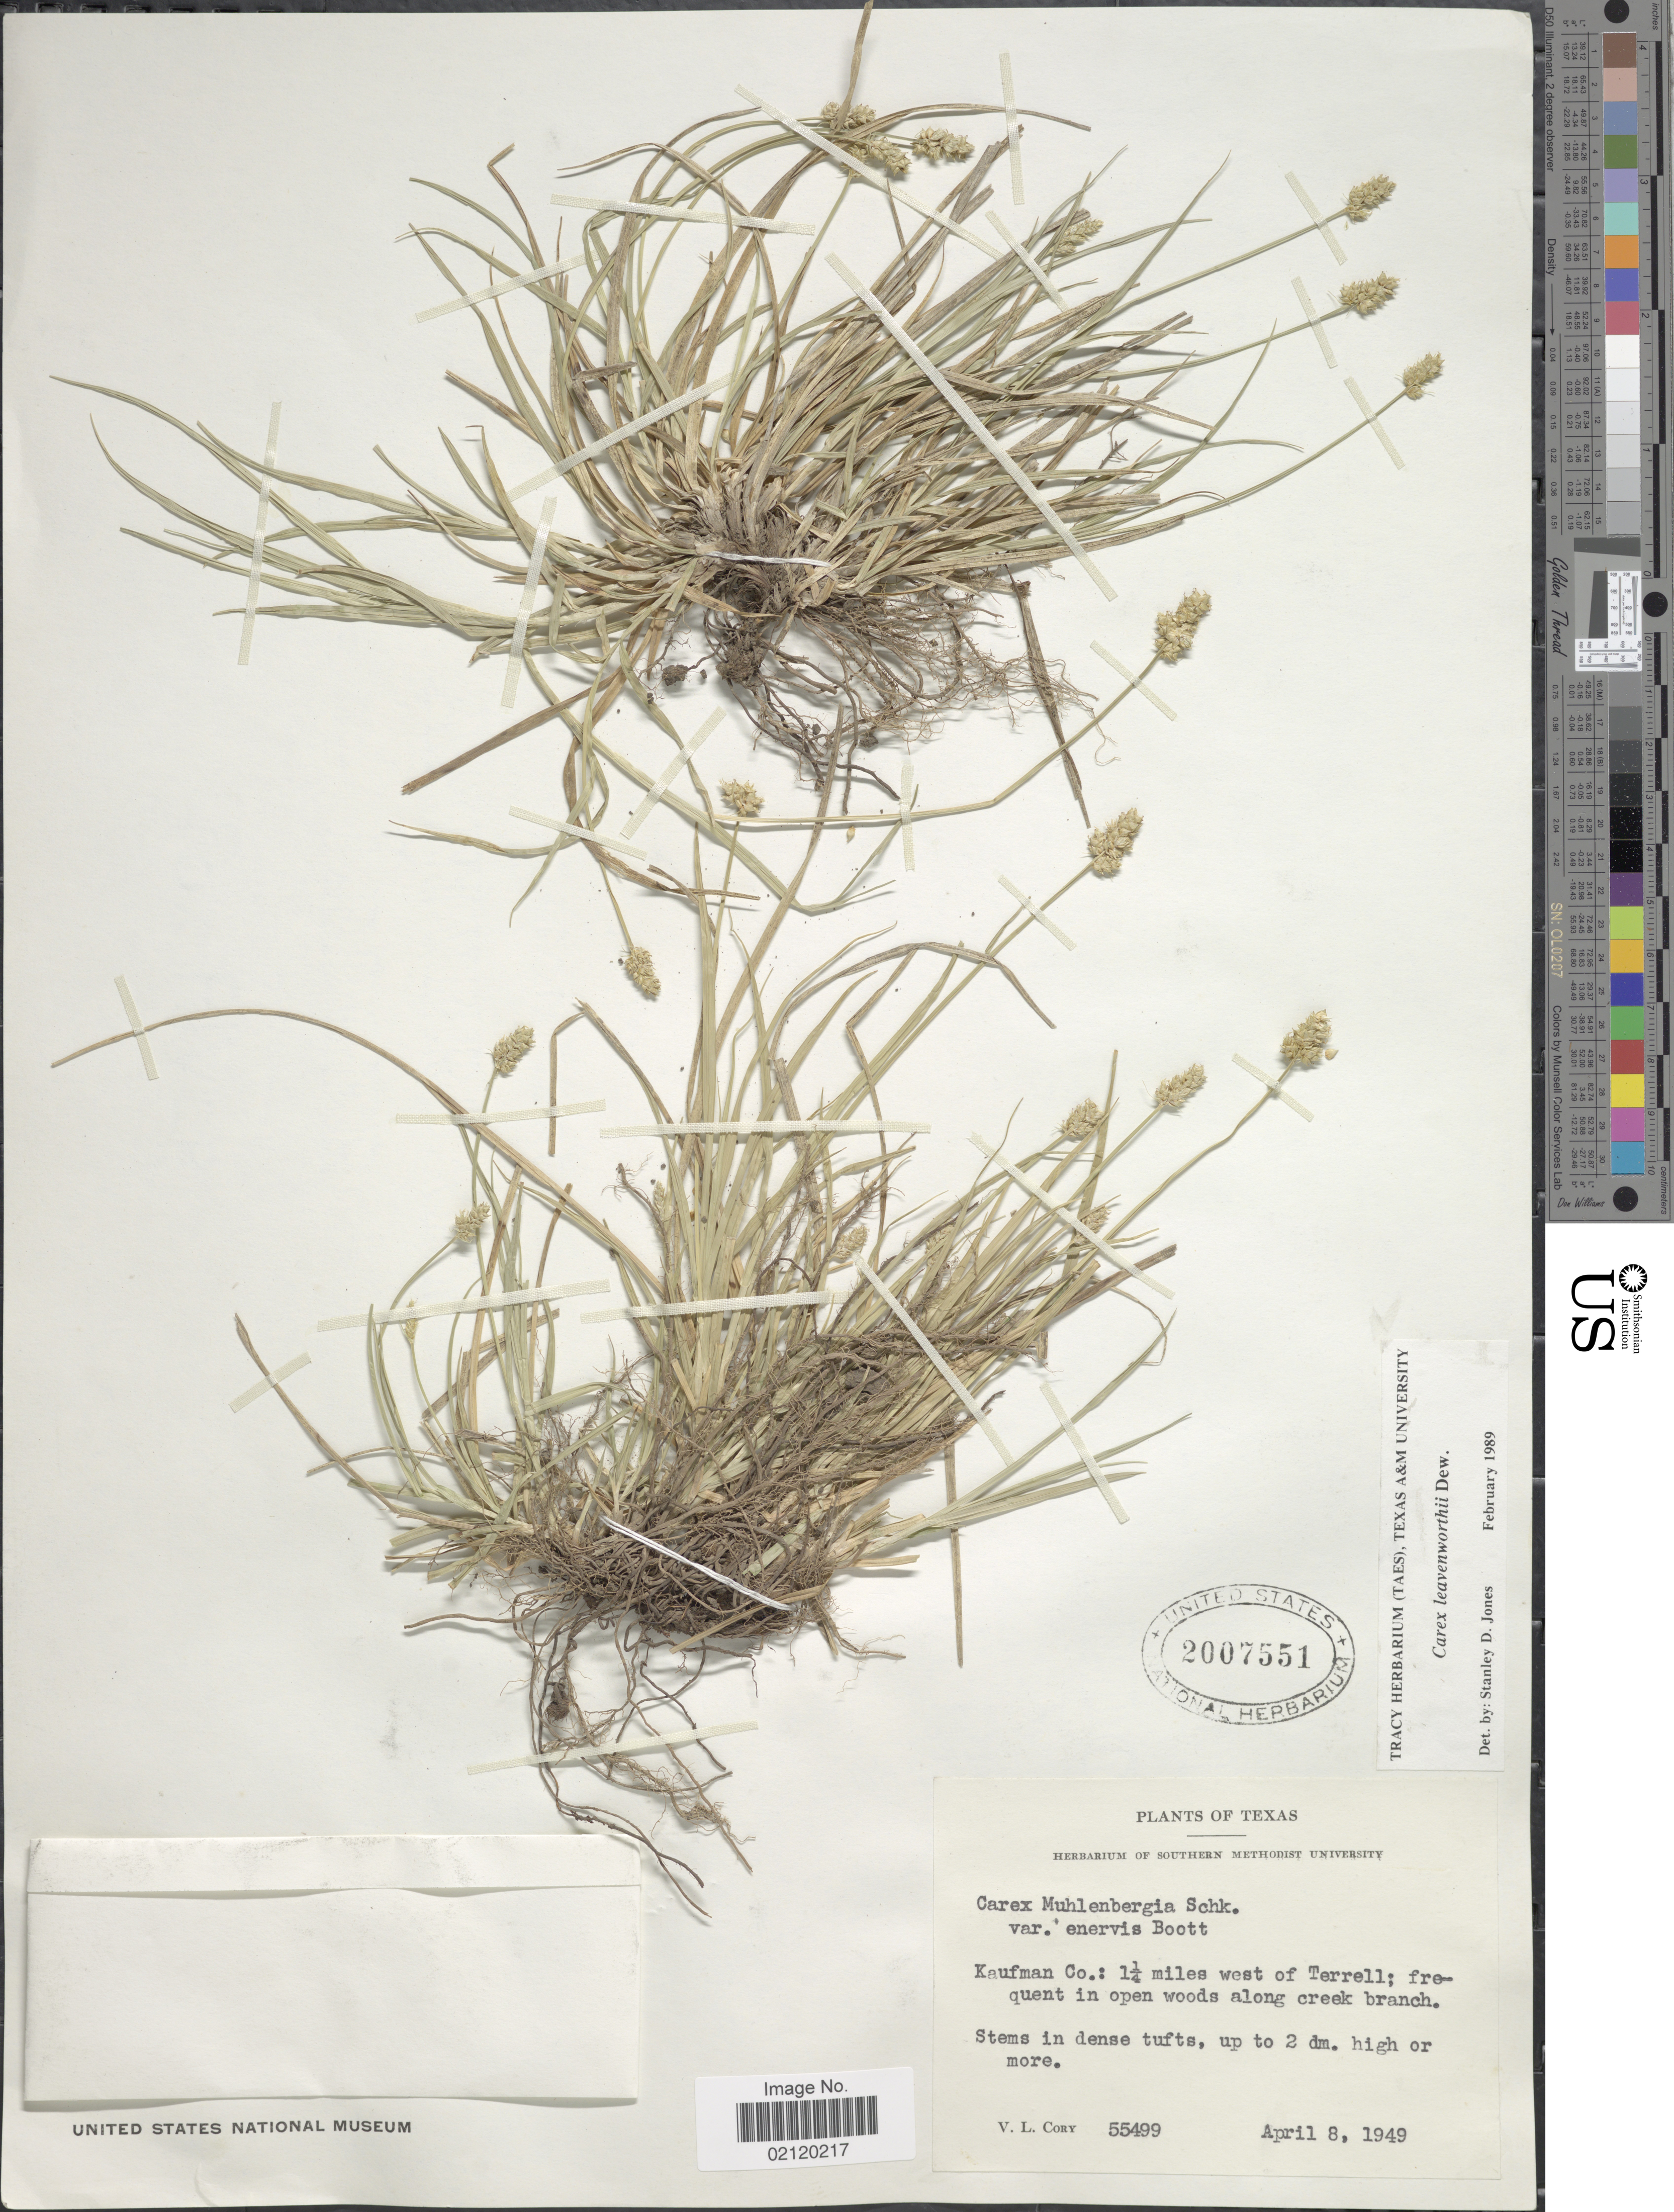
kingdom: Plantae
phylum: Tracheophyta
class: Liliopsida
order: Poales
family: Cyperaceae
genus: Carex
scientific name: Carex leavenworthii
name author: Dewey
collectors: V. Cory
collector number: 55499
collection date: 1949-04-08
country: United States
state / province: Texas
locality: Kaufman Co.: 1 ¼ miles west of Terrell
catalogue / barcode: US 2007551